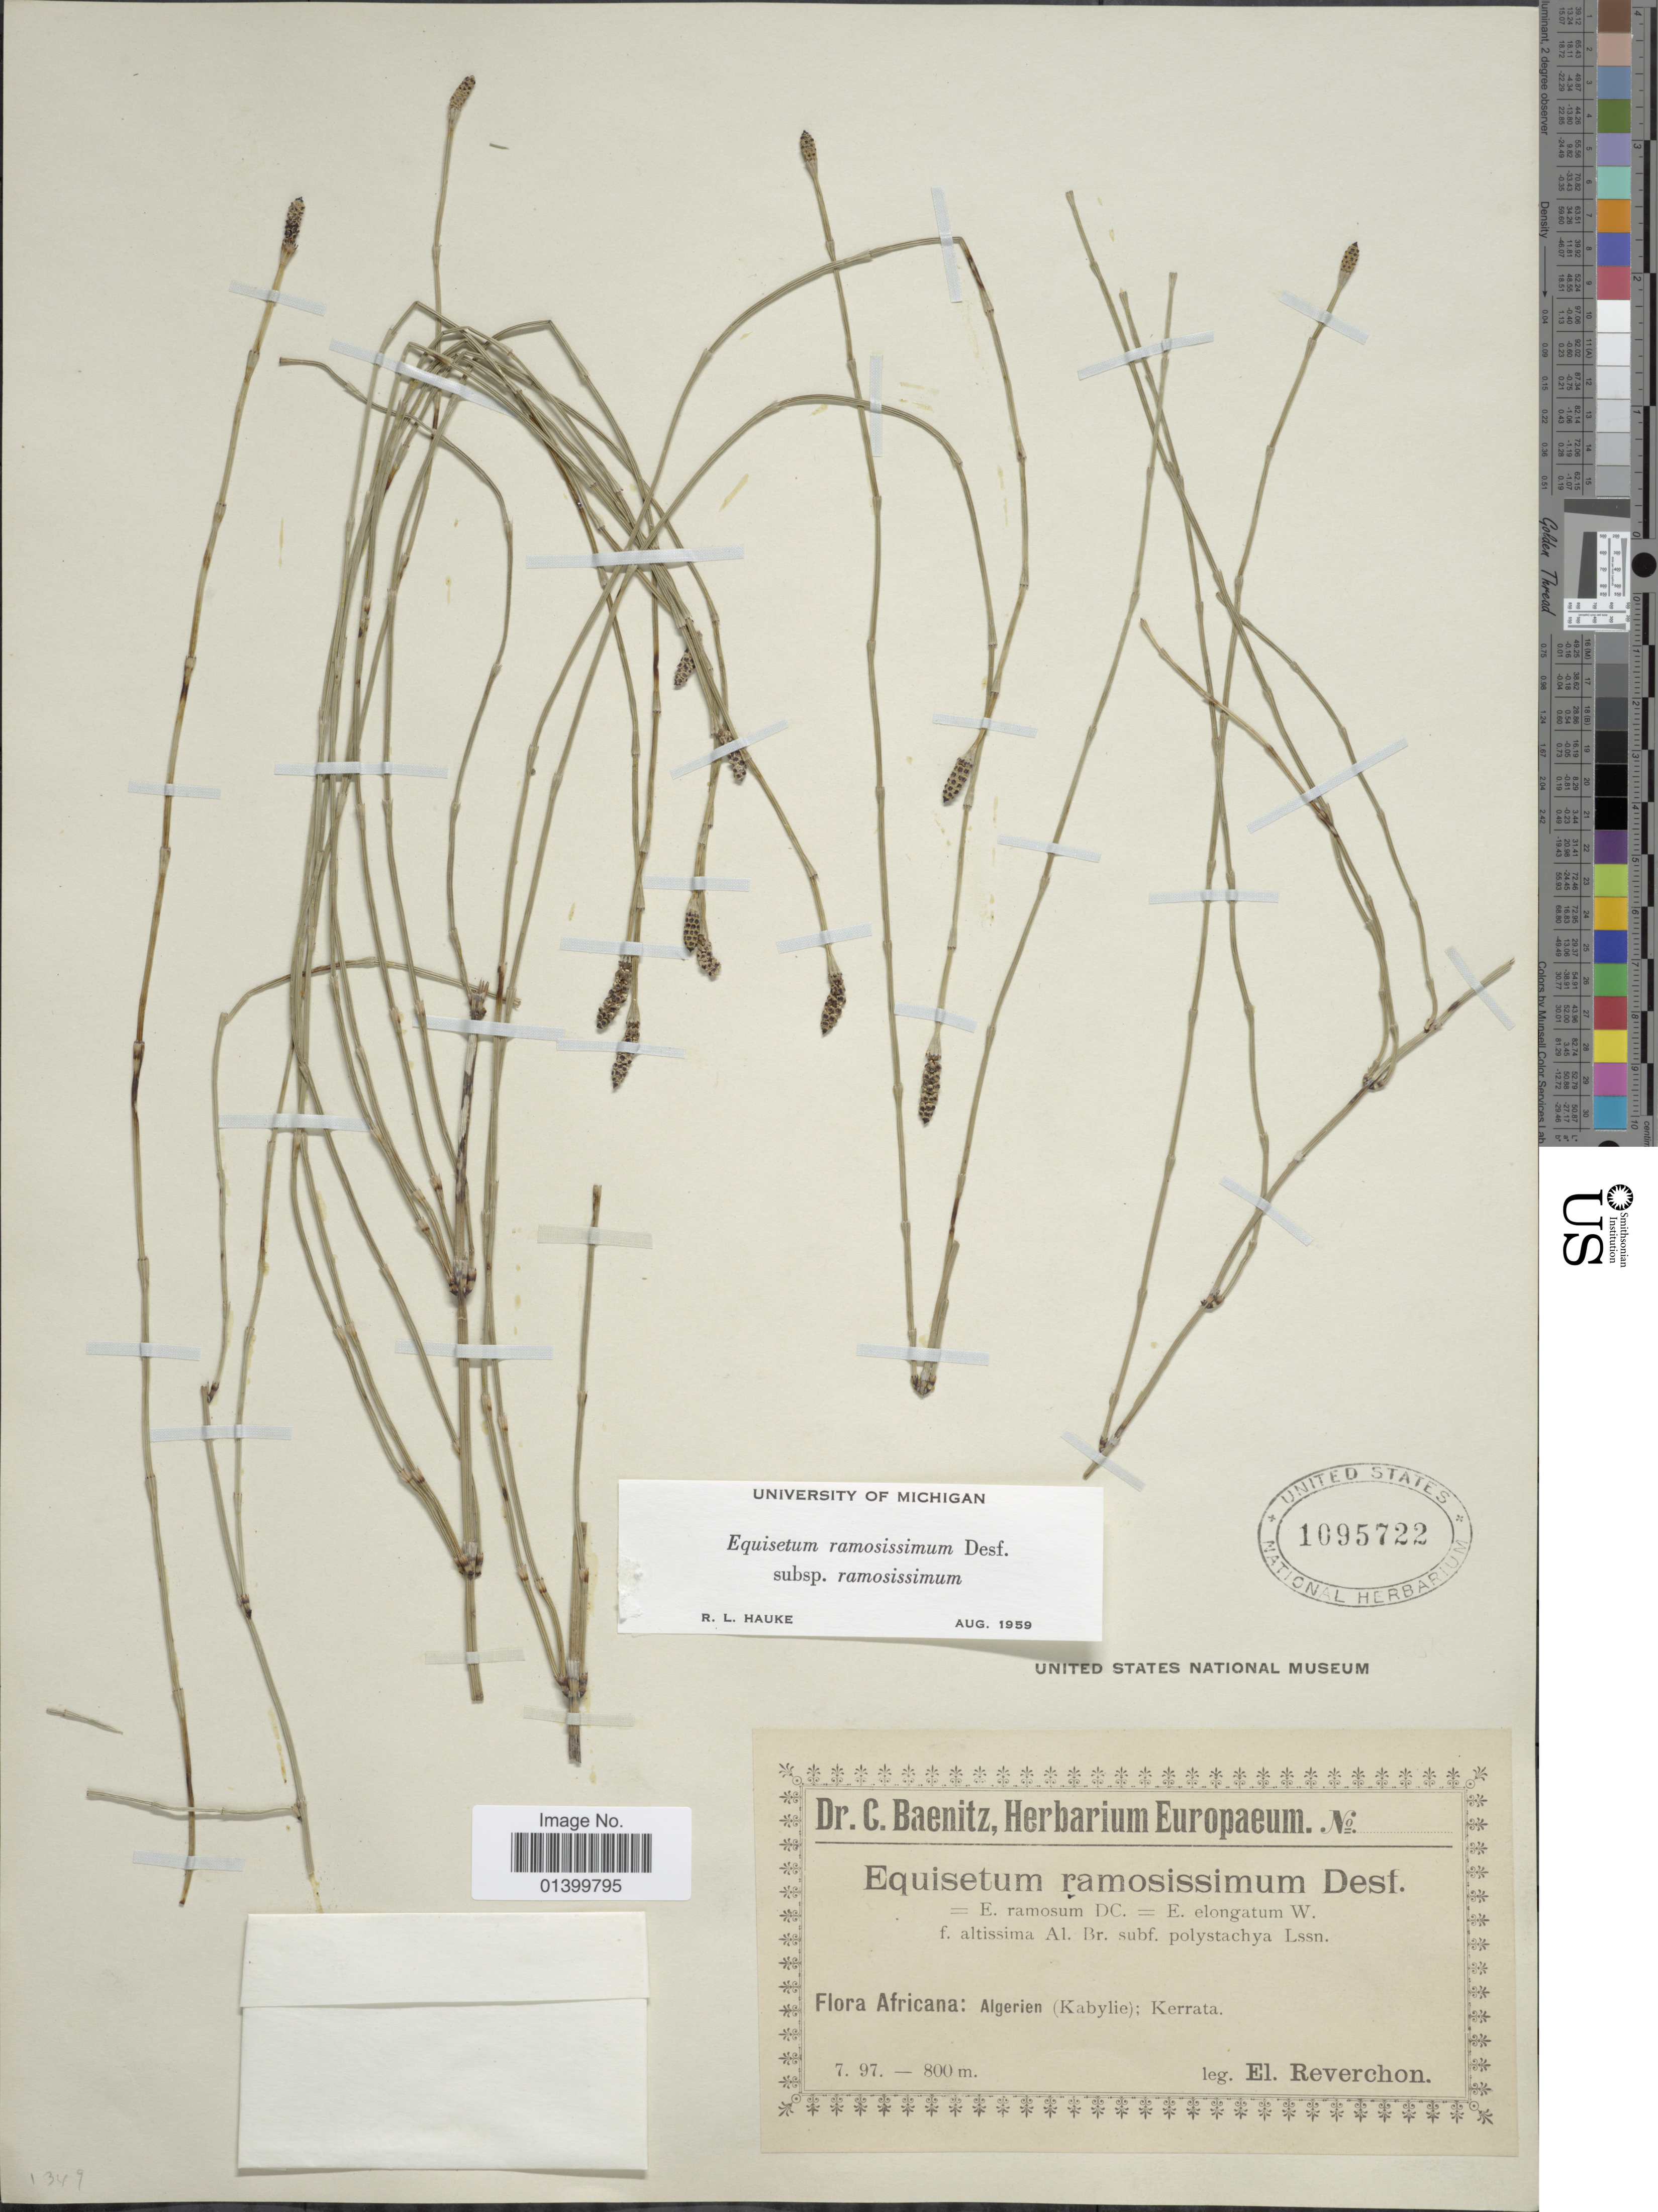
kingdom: Plantae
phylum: Tracheophyta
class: Polypodiopsida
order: Equisetales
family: Equisetaceae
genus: Equisetum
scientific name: Equisetum ramosissimum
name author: Desf.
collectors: E. Reverchon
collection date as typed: Transcribed d/m/y: /7/97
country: Algeria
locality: Flora Africana: Algerien (Kabylie): Kerrata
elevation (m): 800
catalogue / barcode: US 1095722